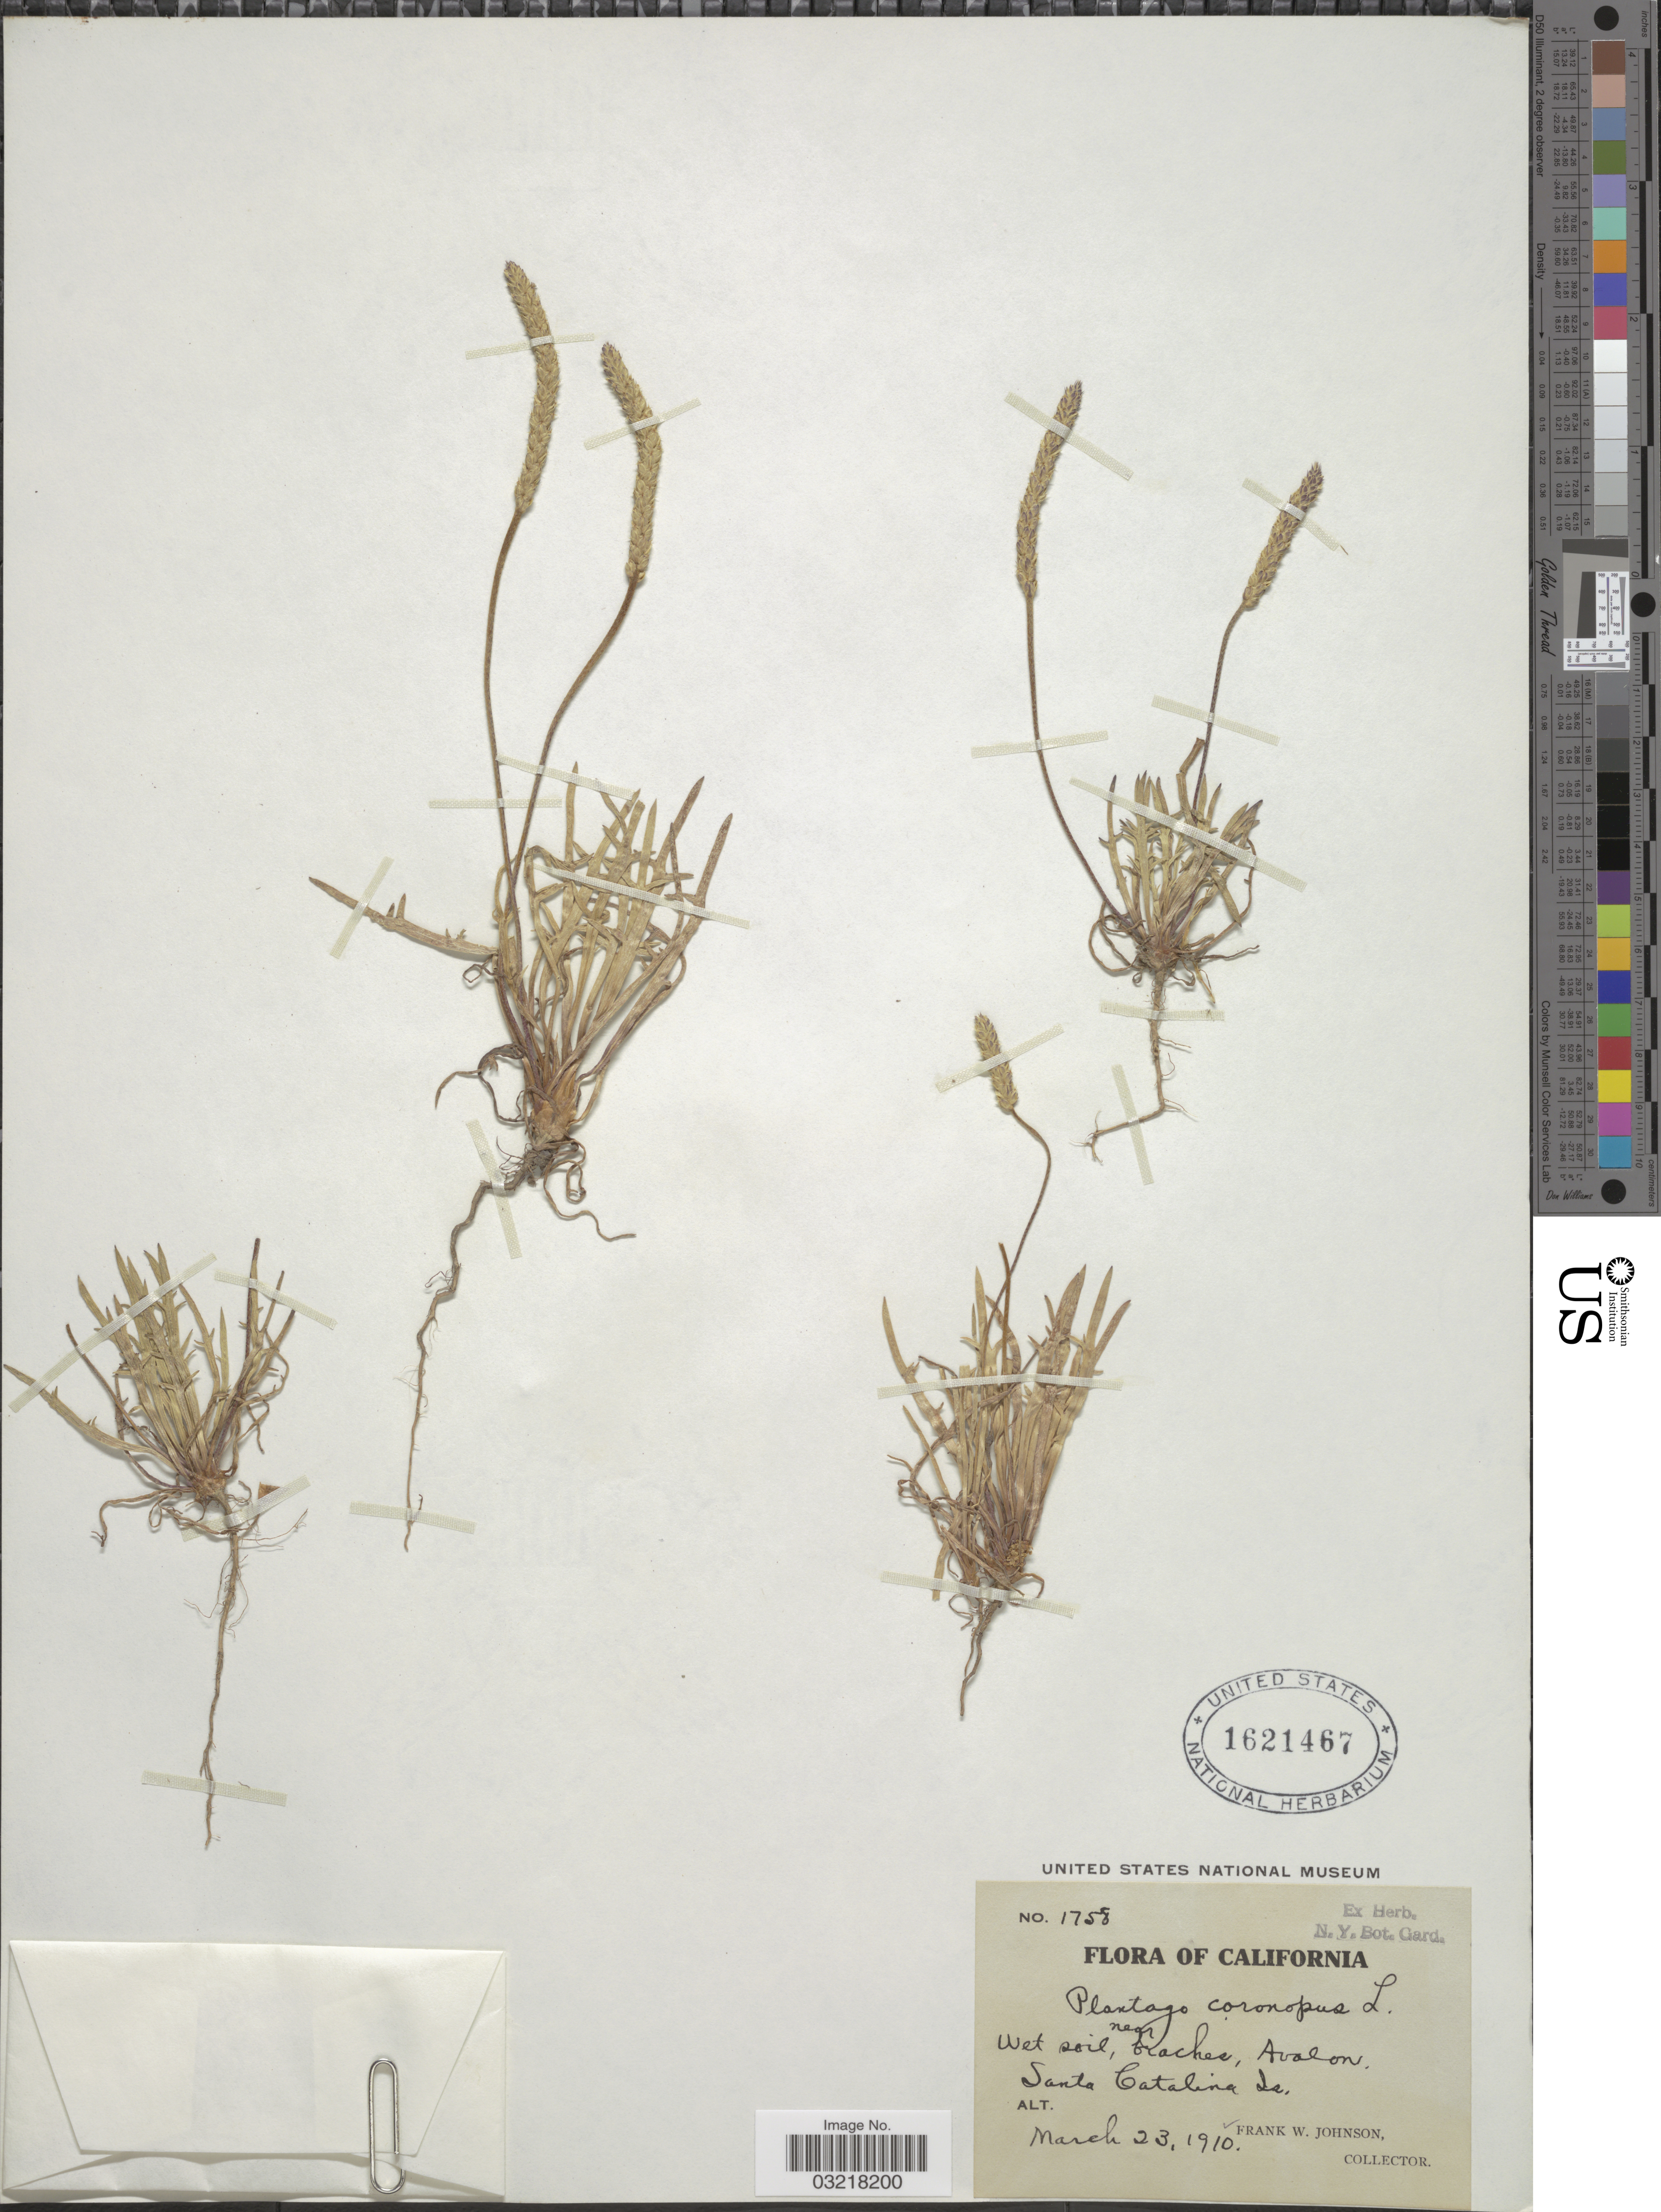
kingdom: Plantae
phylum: Tracheophyta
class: Magnoliopsida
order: Lamiales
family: Plantaginaceae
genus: Plantago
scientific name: Plantago coronopus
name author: L.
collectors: F. W. Johnson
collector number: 1758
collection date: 1910-03-23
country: United States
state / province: California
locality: Avalon, Santa Catalina Is.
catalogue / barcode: US 1621467